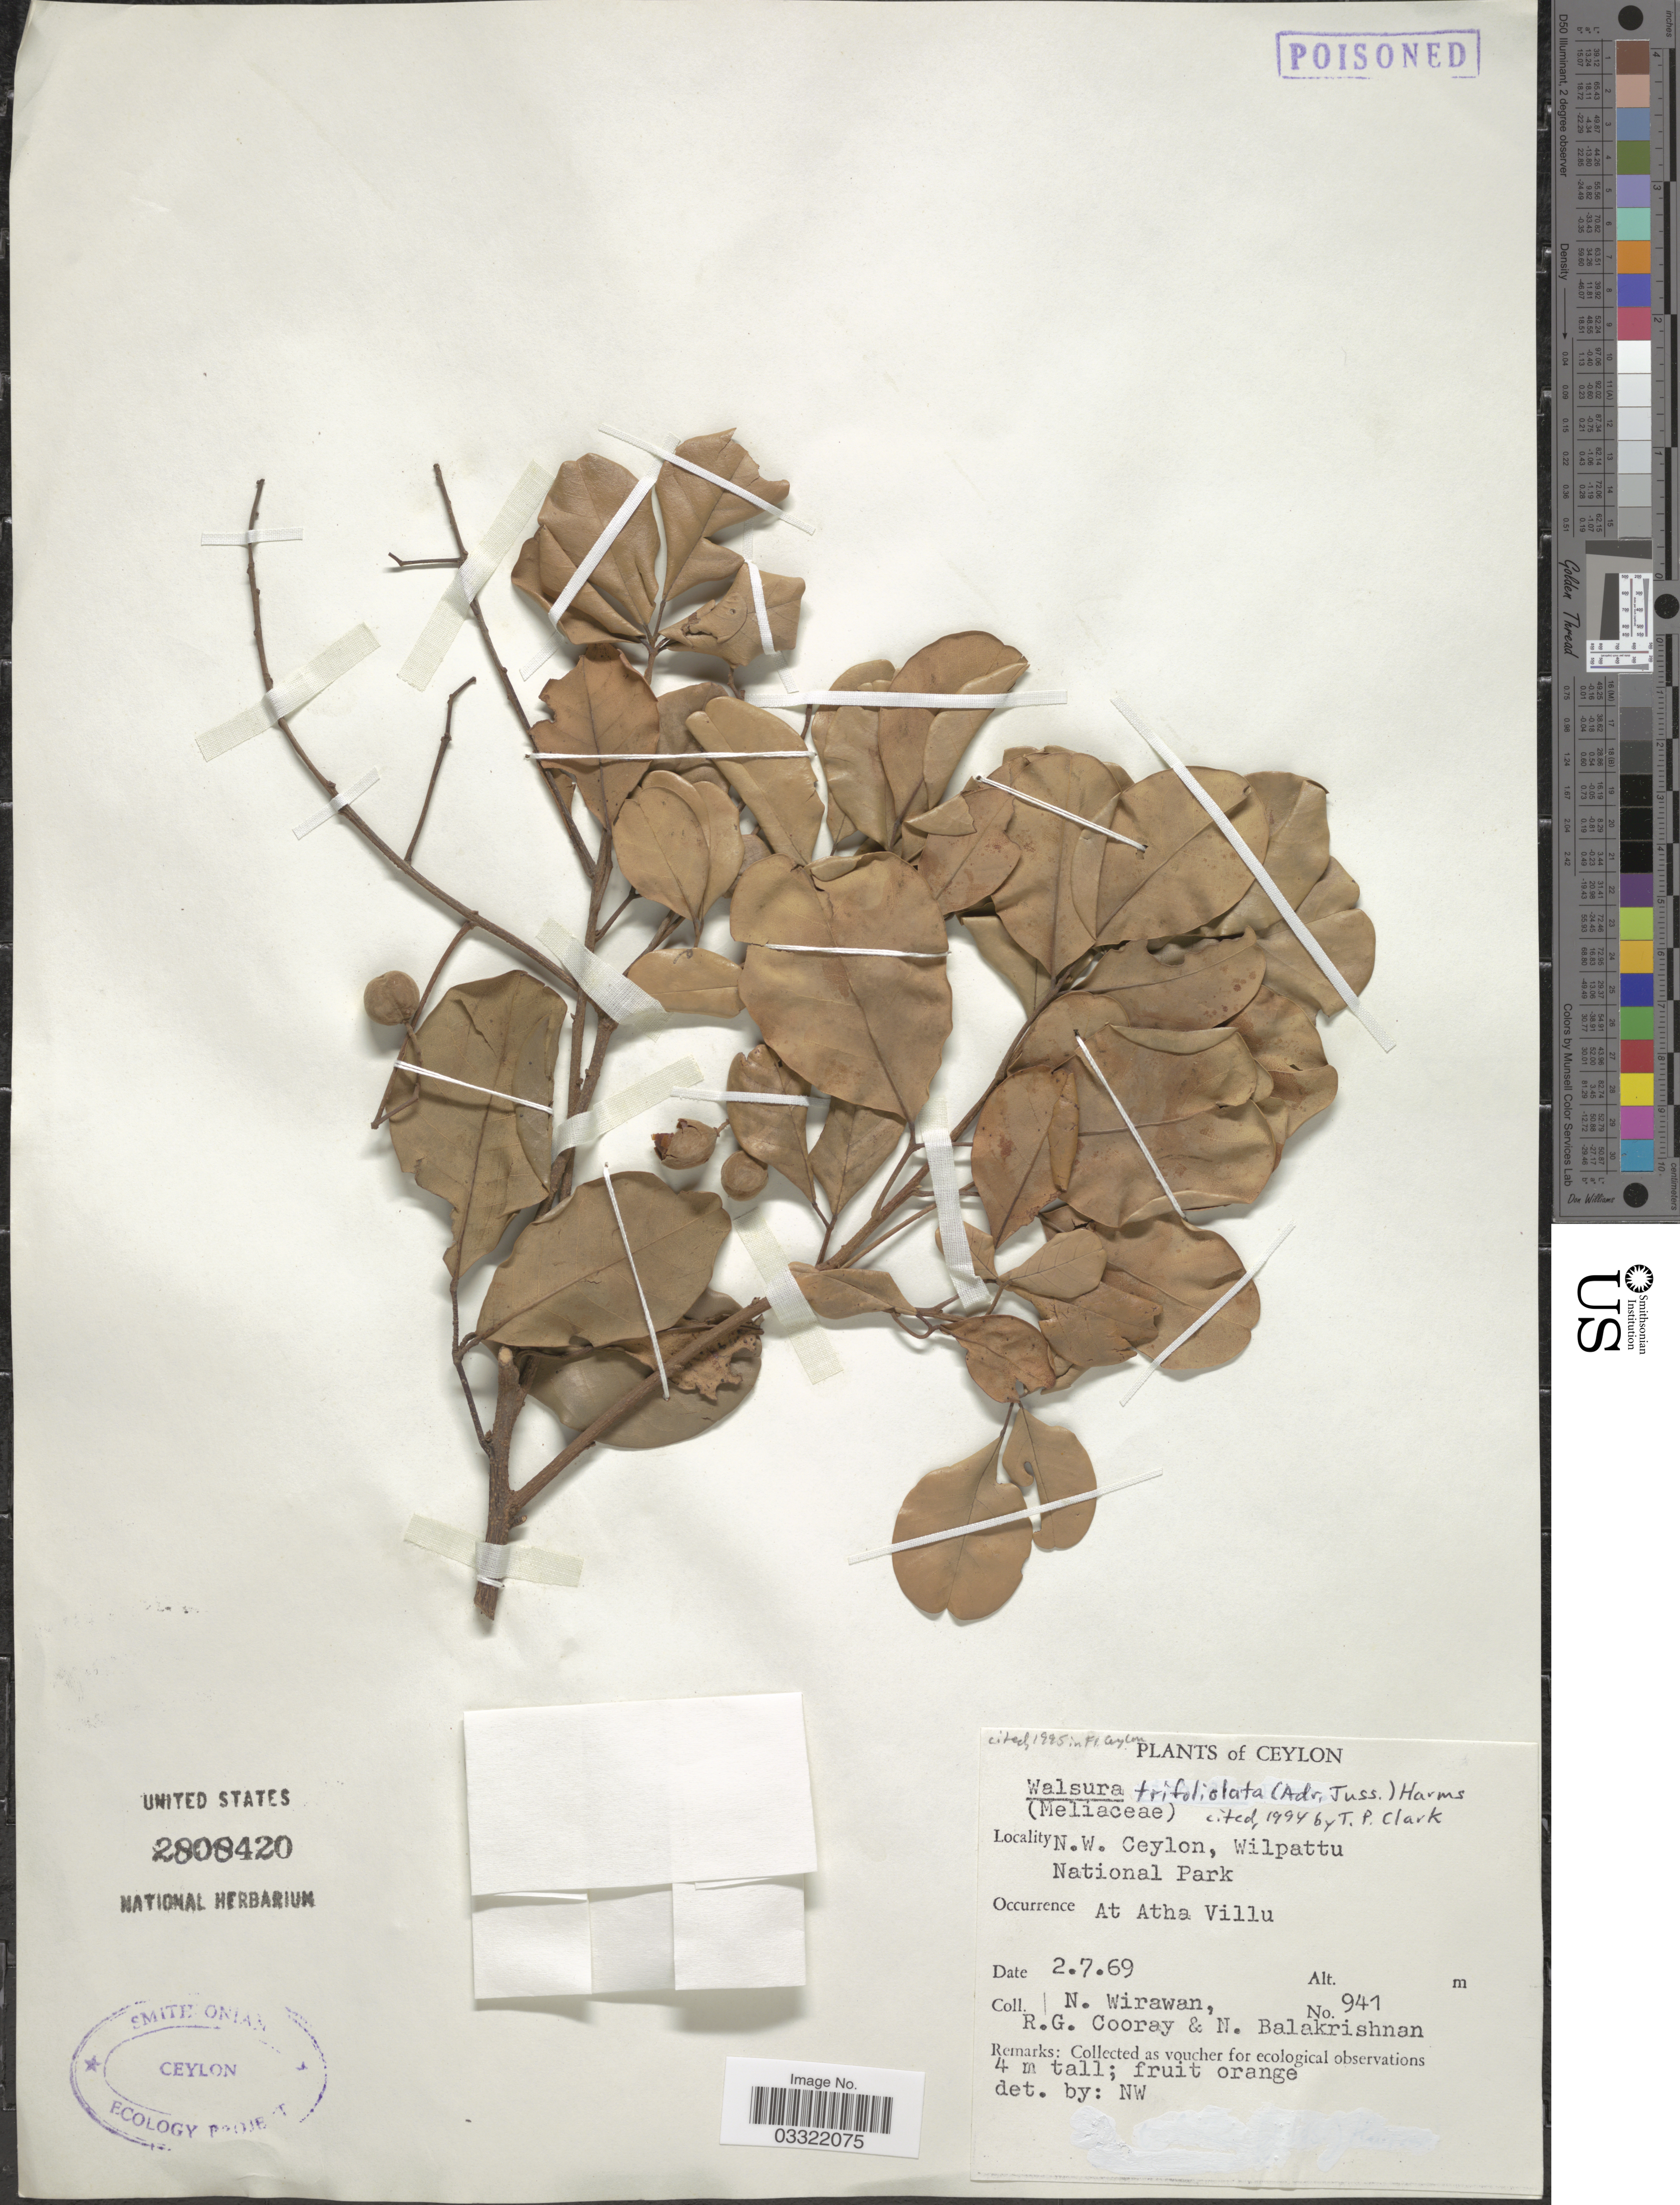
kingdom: Plantae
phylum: Tracheophyta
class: Magnoliopsida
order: Sapindales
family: Meliaceae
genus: Walsura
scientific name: Walsura trifoliolata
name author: (A. Juss.) Harms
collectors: N. Wirawan, R. Cooray & N. Balakrishnan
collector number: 941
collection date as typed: Transcribed d/m/y: 2/7/69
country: Sri Lanka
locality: Ceylon, N.W. Ceylon, Wilpattu National Park, At Atha Villu.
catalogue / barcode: US 2808420